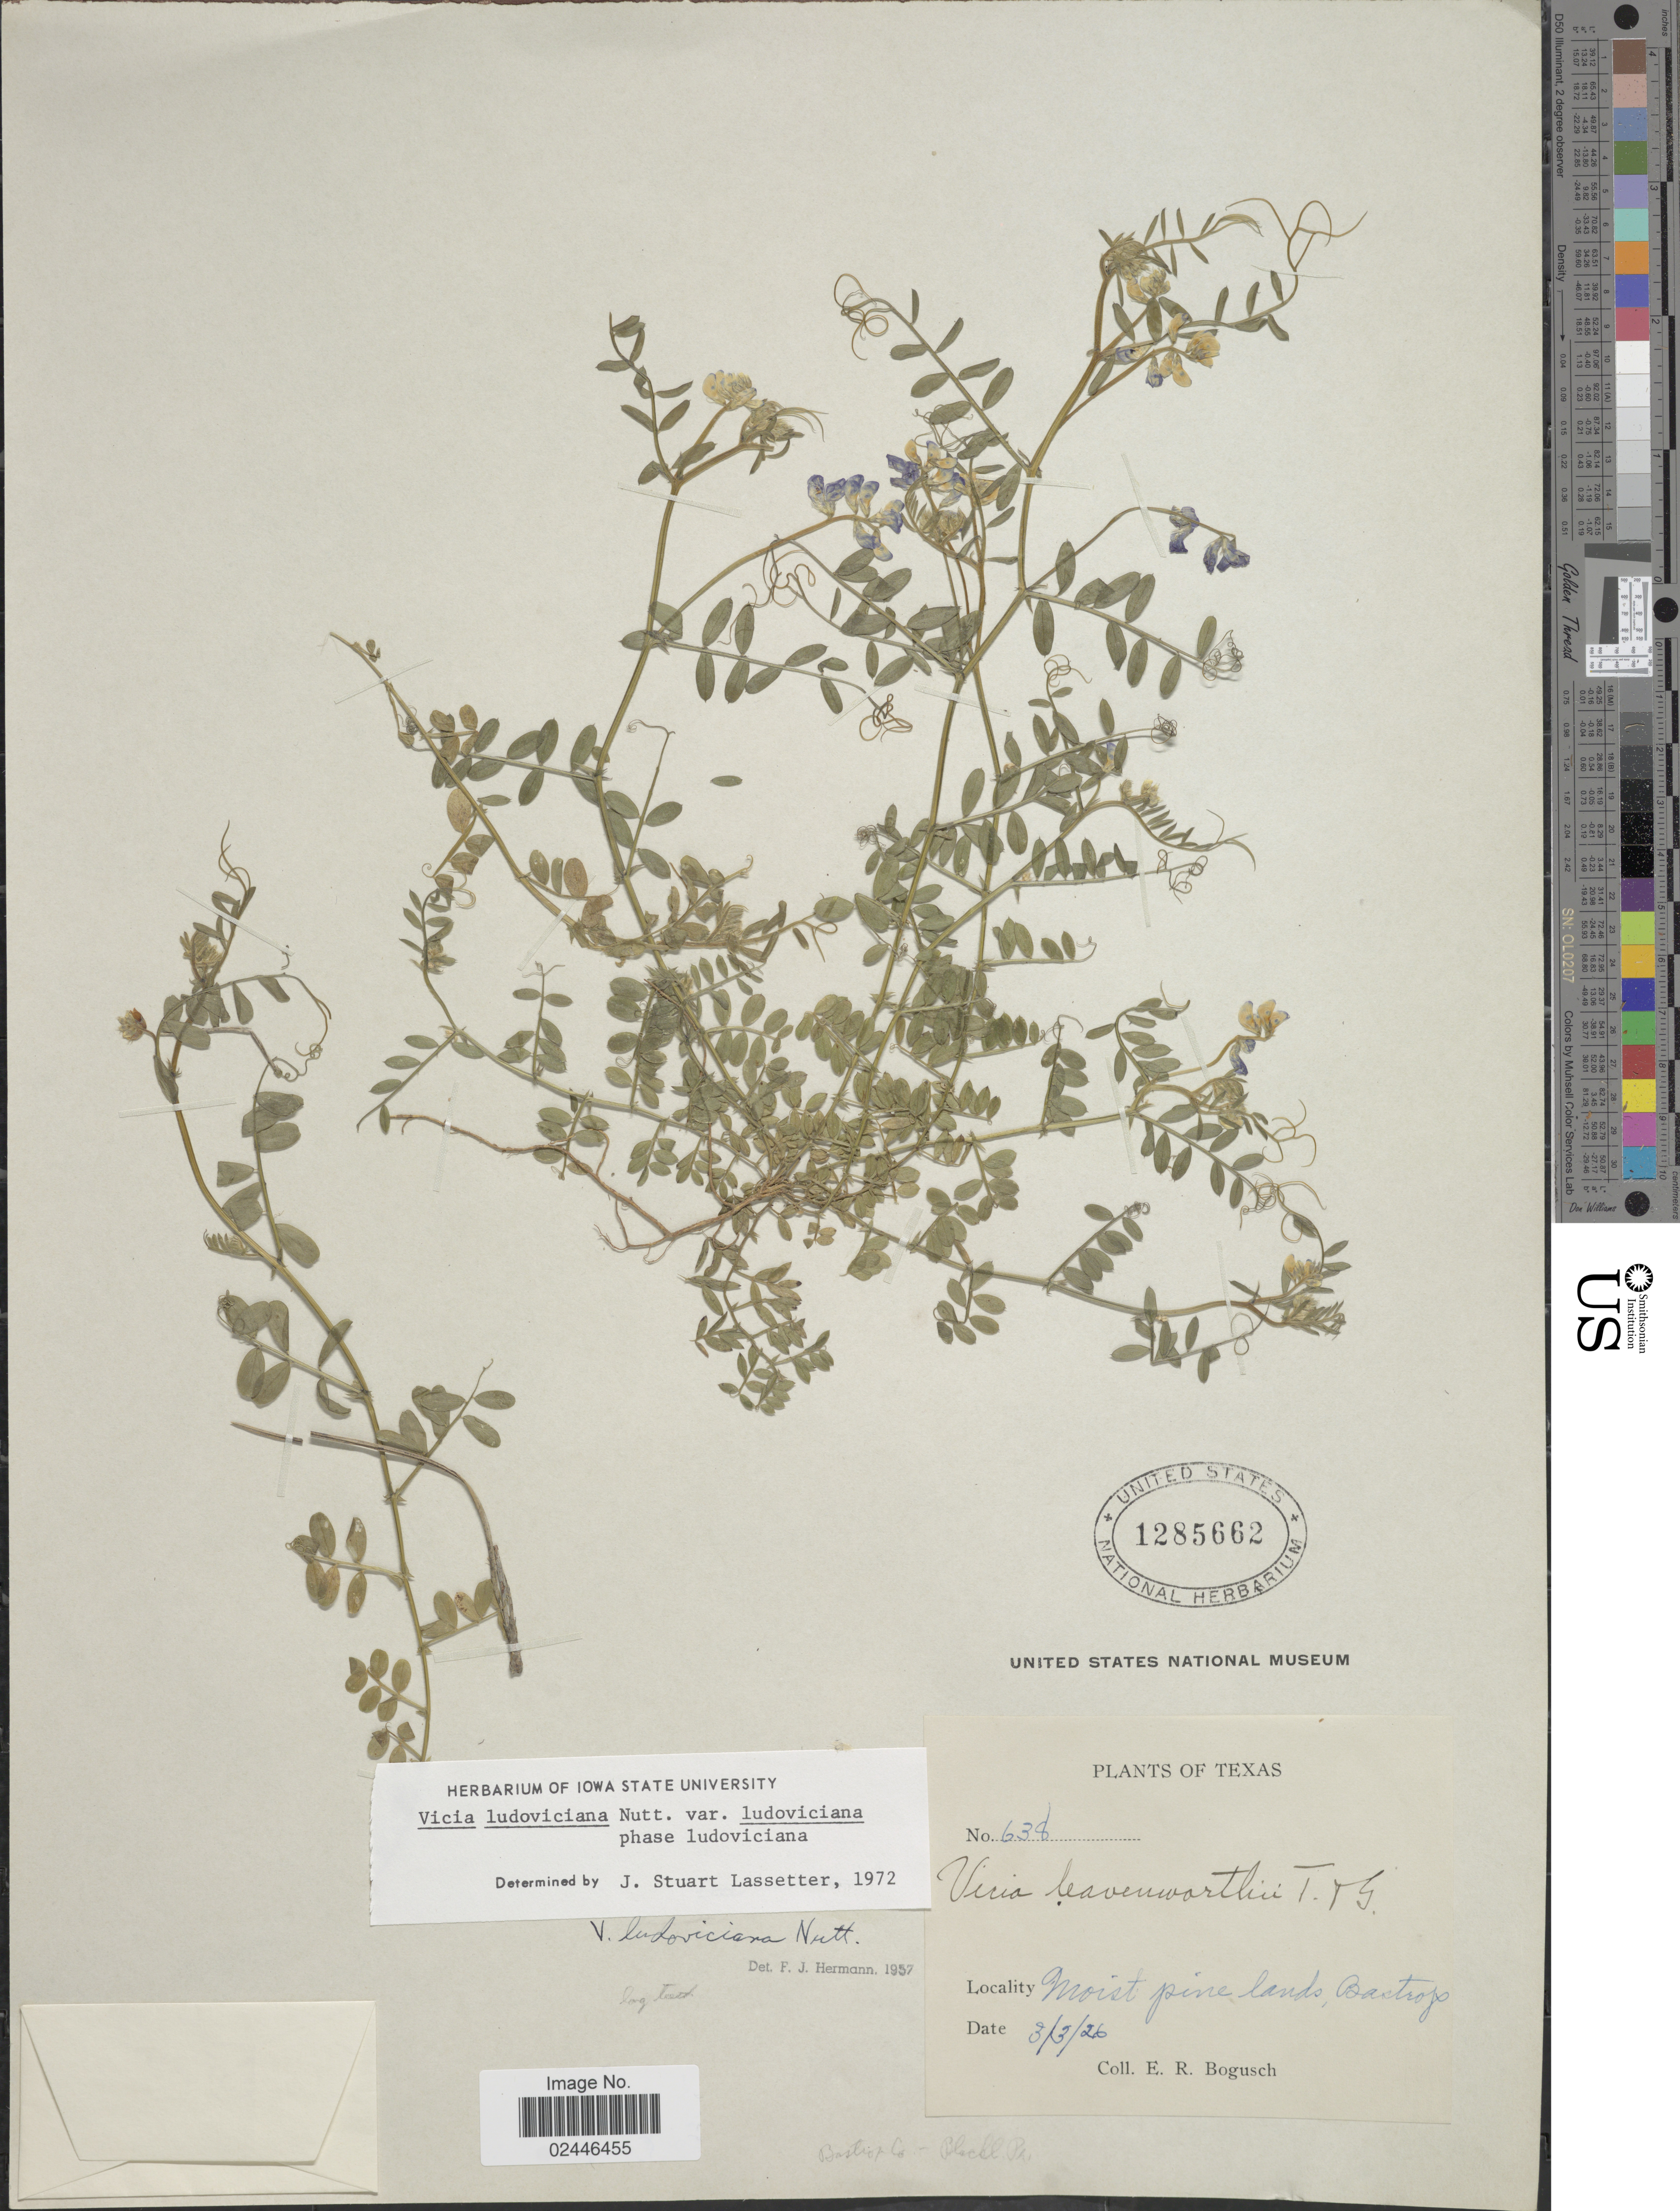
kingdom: Plantae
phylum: Tracheophyta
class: Magnoliopsida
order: Fabales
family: Fabaceae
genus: Vicia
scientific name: Vicia ludoviciana var. ludoviciana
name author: Nutt. ex Torr. & A. Gray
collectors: E. Bogusch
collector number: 638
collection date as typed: Transcribed d/m/y: 3/3/26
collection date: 1926-03-03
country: United States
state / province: Texas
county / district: Bastrop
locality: Moist pine lands, Bastrop, Bastrop Co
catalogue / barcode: US 1285662